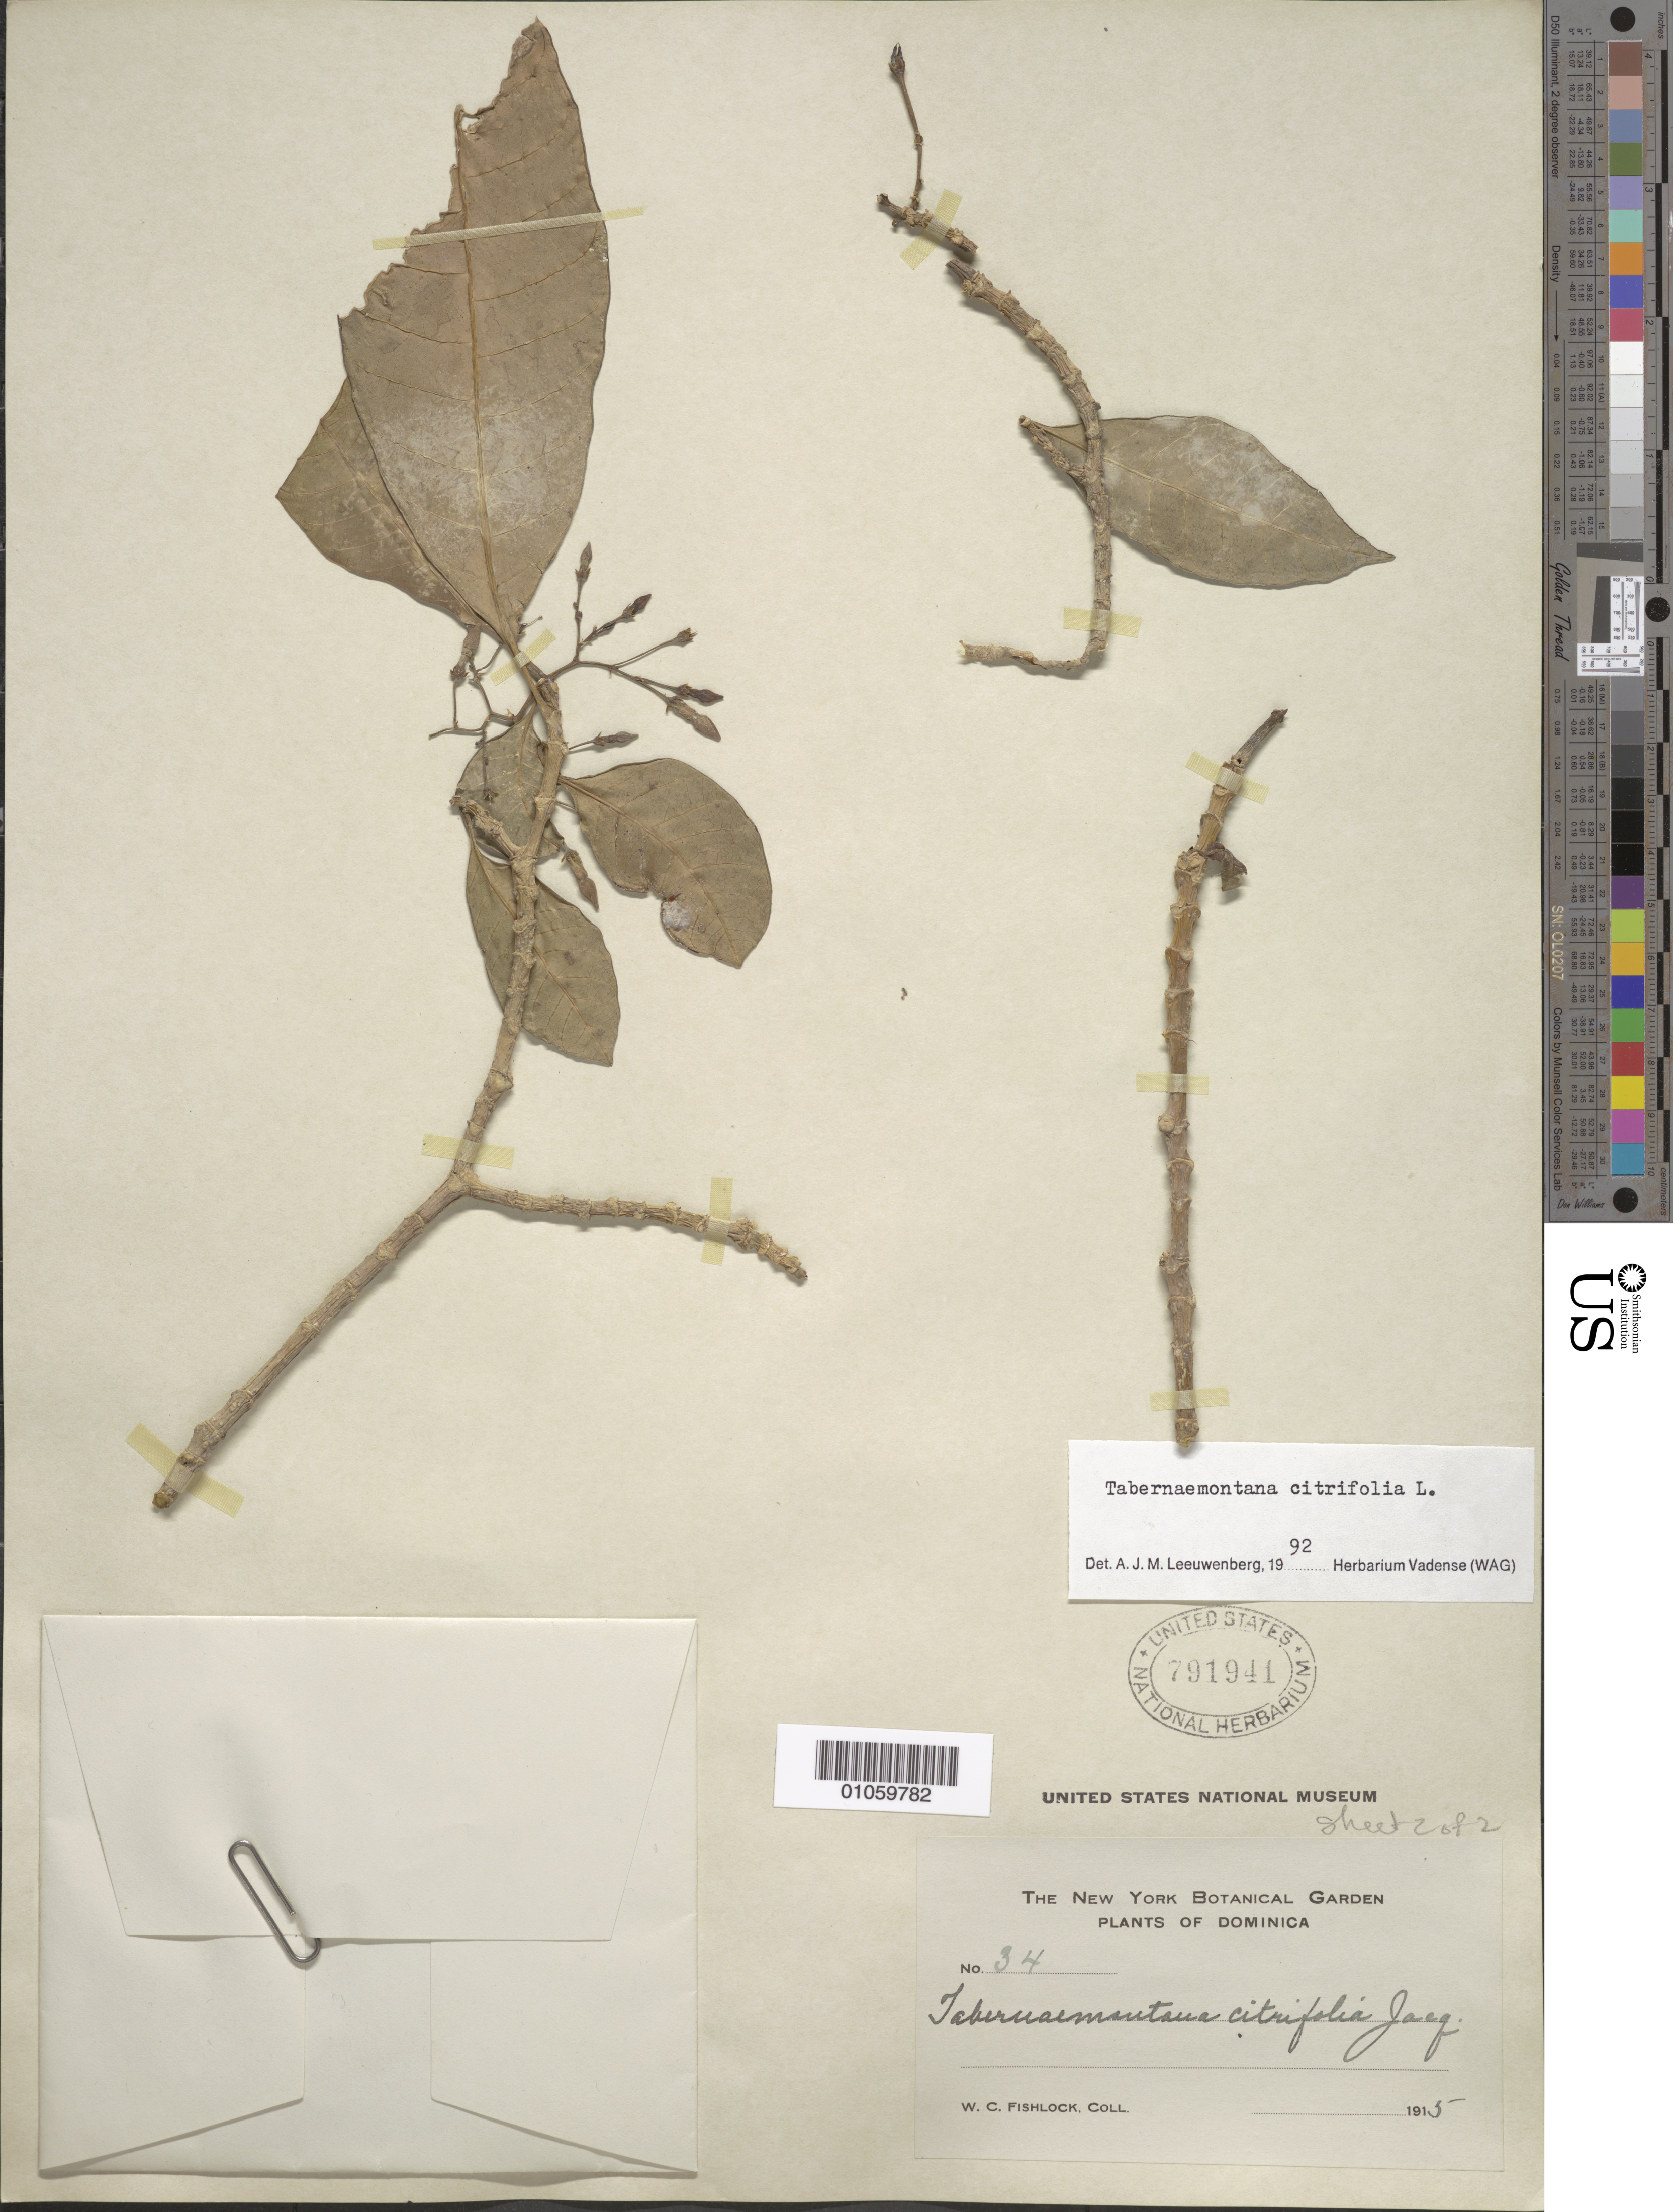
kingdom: Plantae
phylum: Tracheophyta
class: Magnoliopsida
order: Gentianales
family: Apocynaceae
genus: Tabernaemontana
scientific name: Tabernaemontana citrifolia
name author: L.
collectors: W. Fishlock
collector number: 34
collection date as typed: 1915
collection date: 1915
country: Dominica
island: Dominica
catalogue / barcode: US 791941